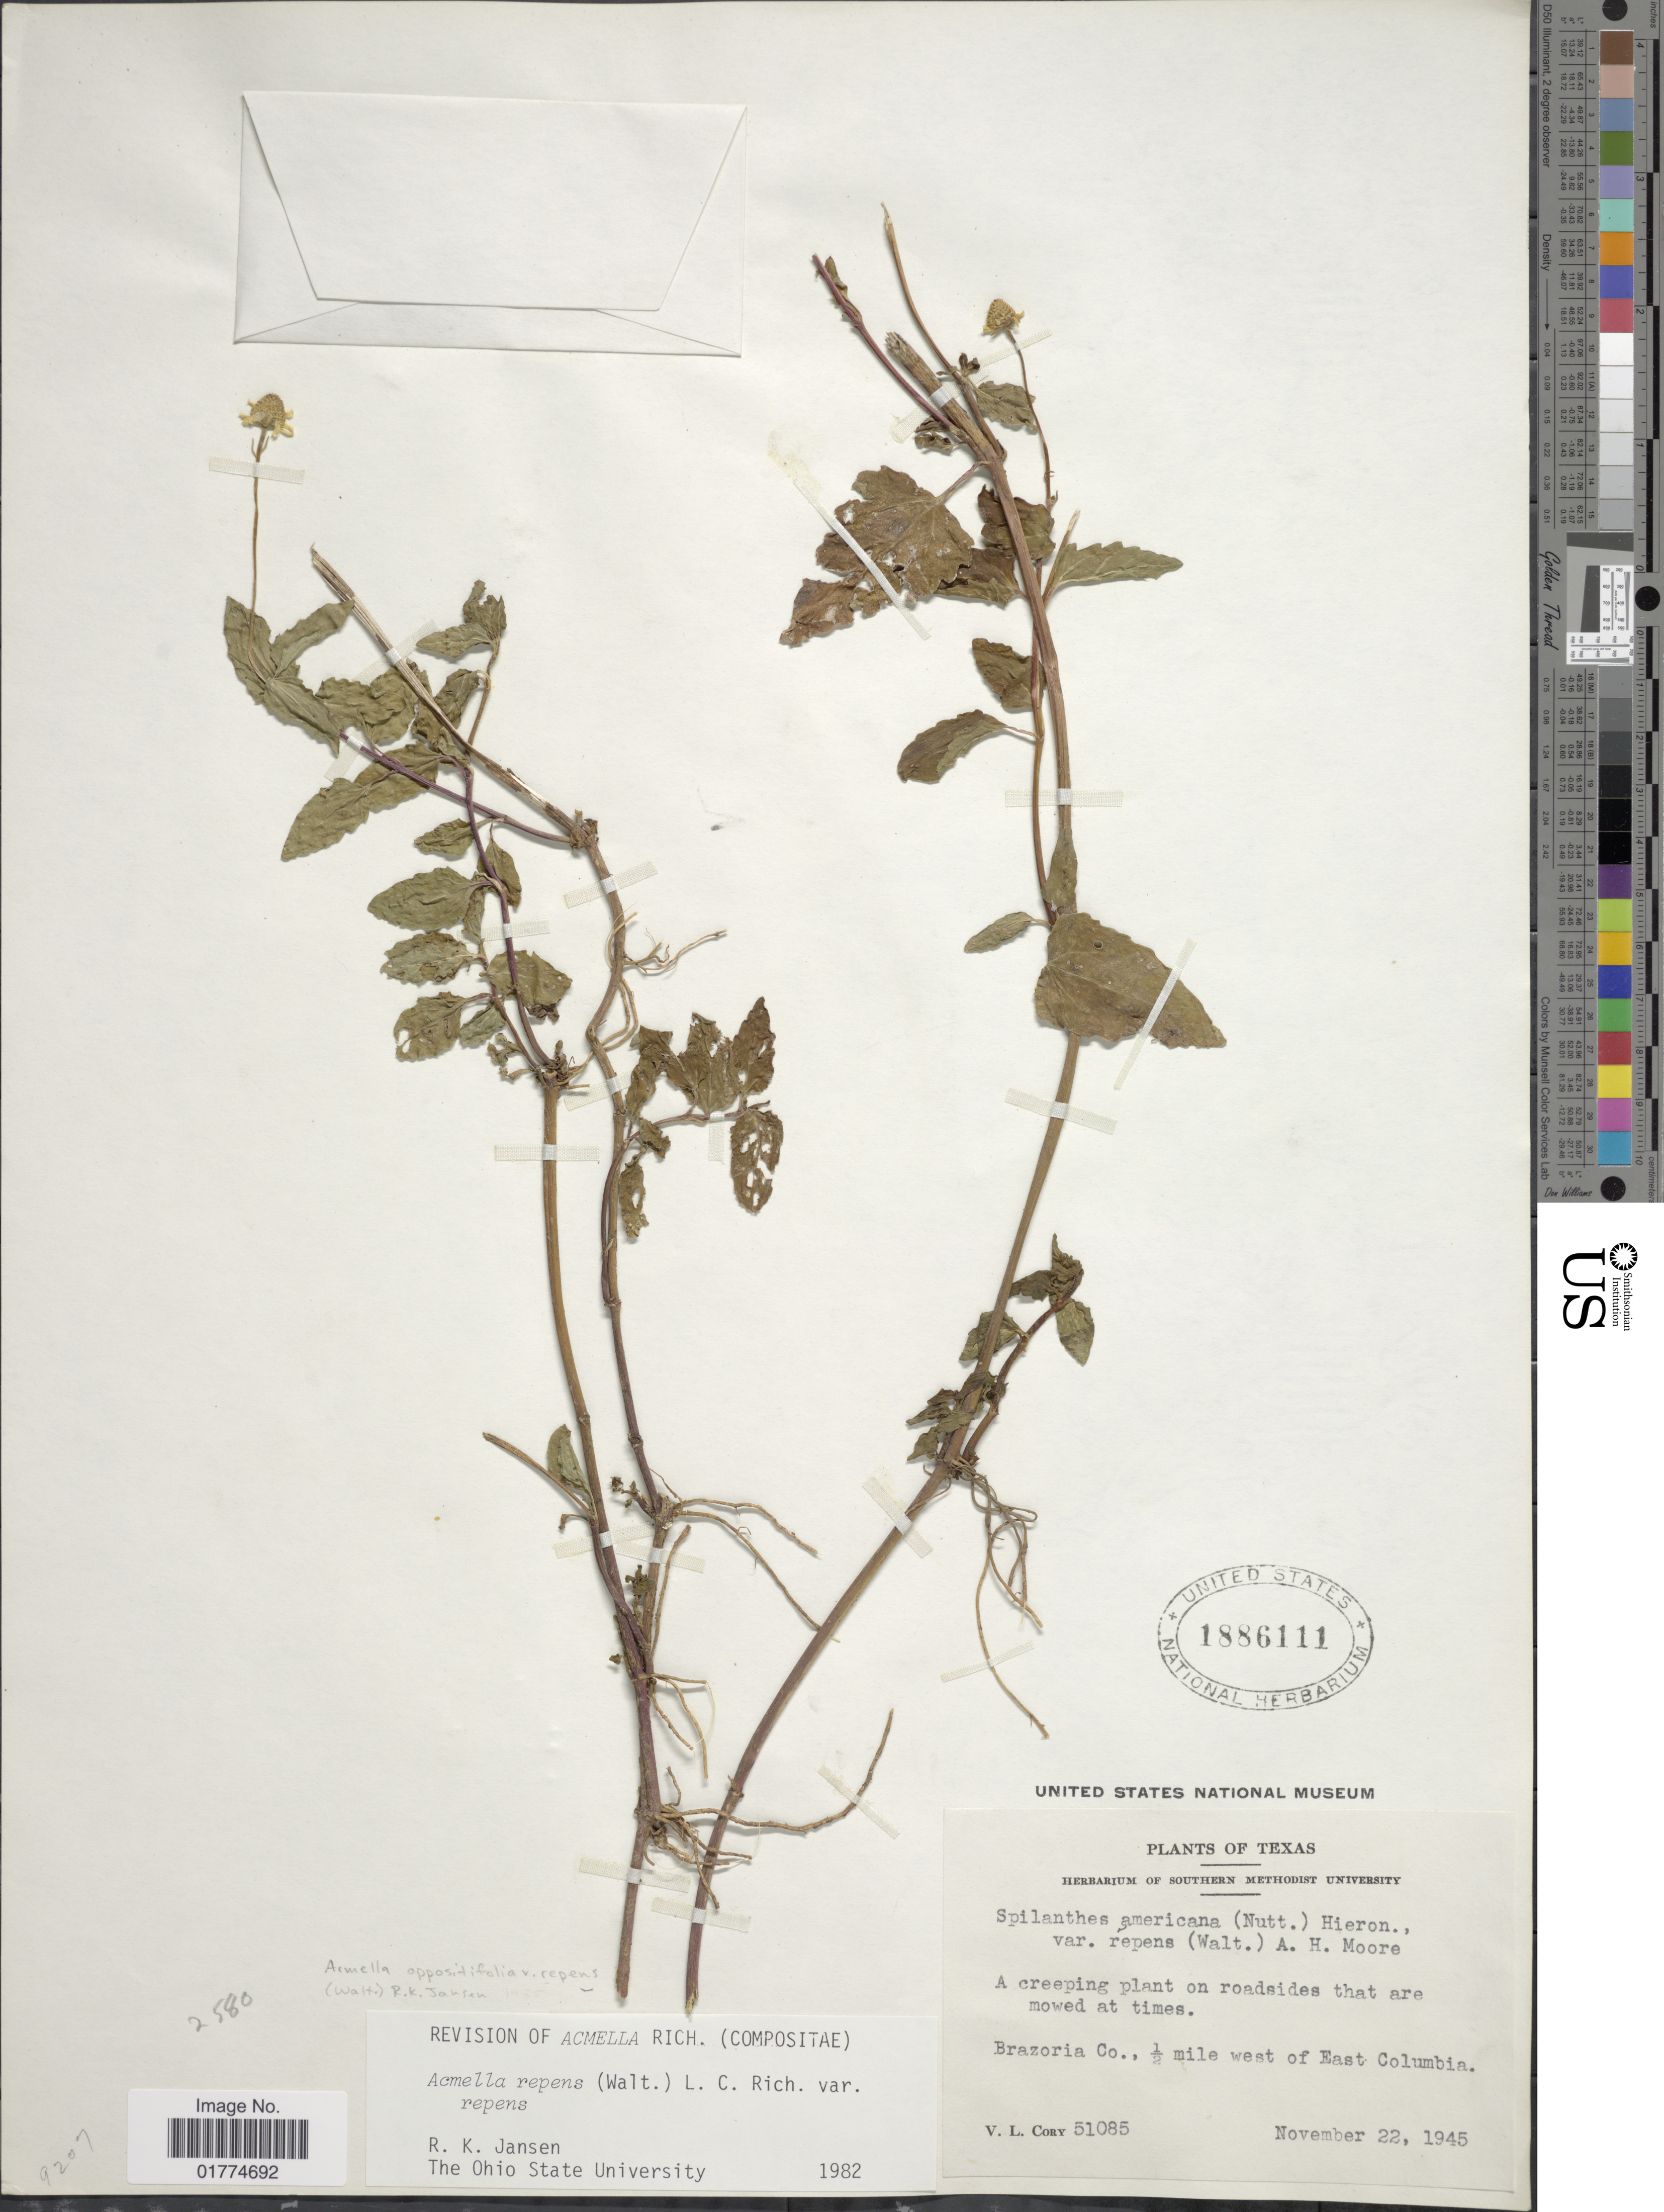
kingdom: Plantae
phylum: Tracheophyta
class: Magnoliopsida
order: Asterales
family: Asteraceae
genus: Acmella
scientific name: Acmella oppositifolia var. repens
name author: (Walter) R.K. Jansen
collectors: V. Cory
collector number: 51085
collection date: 1945-11-22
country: United States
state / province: Texas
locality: Brazoria Co., ½ mile west of East Columbia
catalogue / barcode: US 1886111